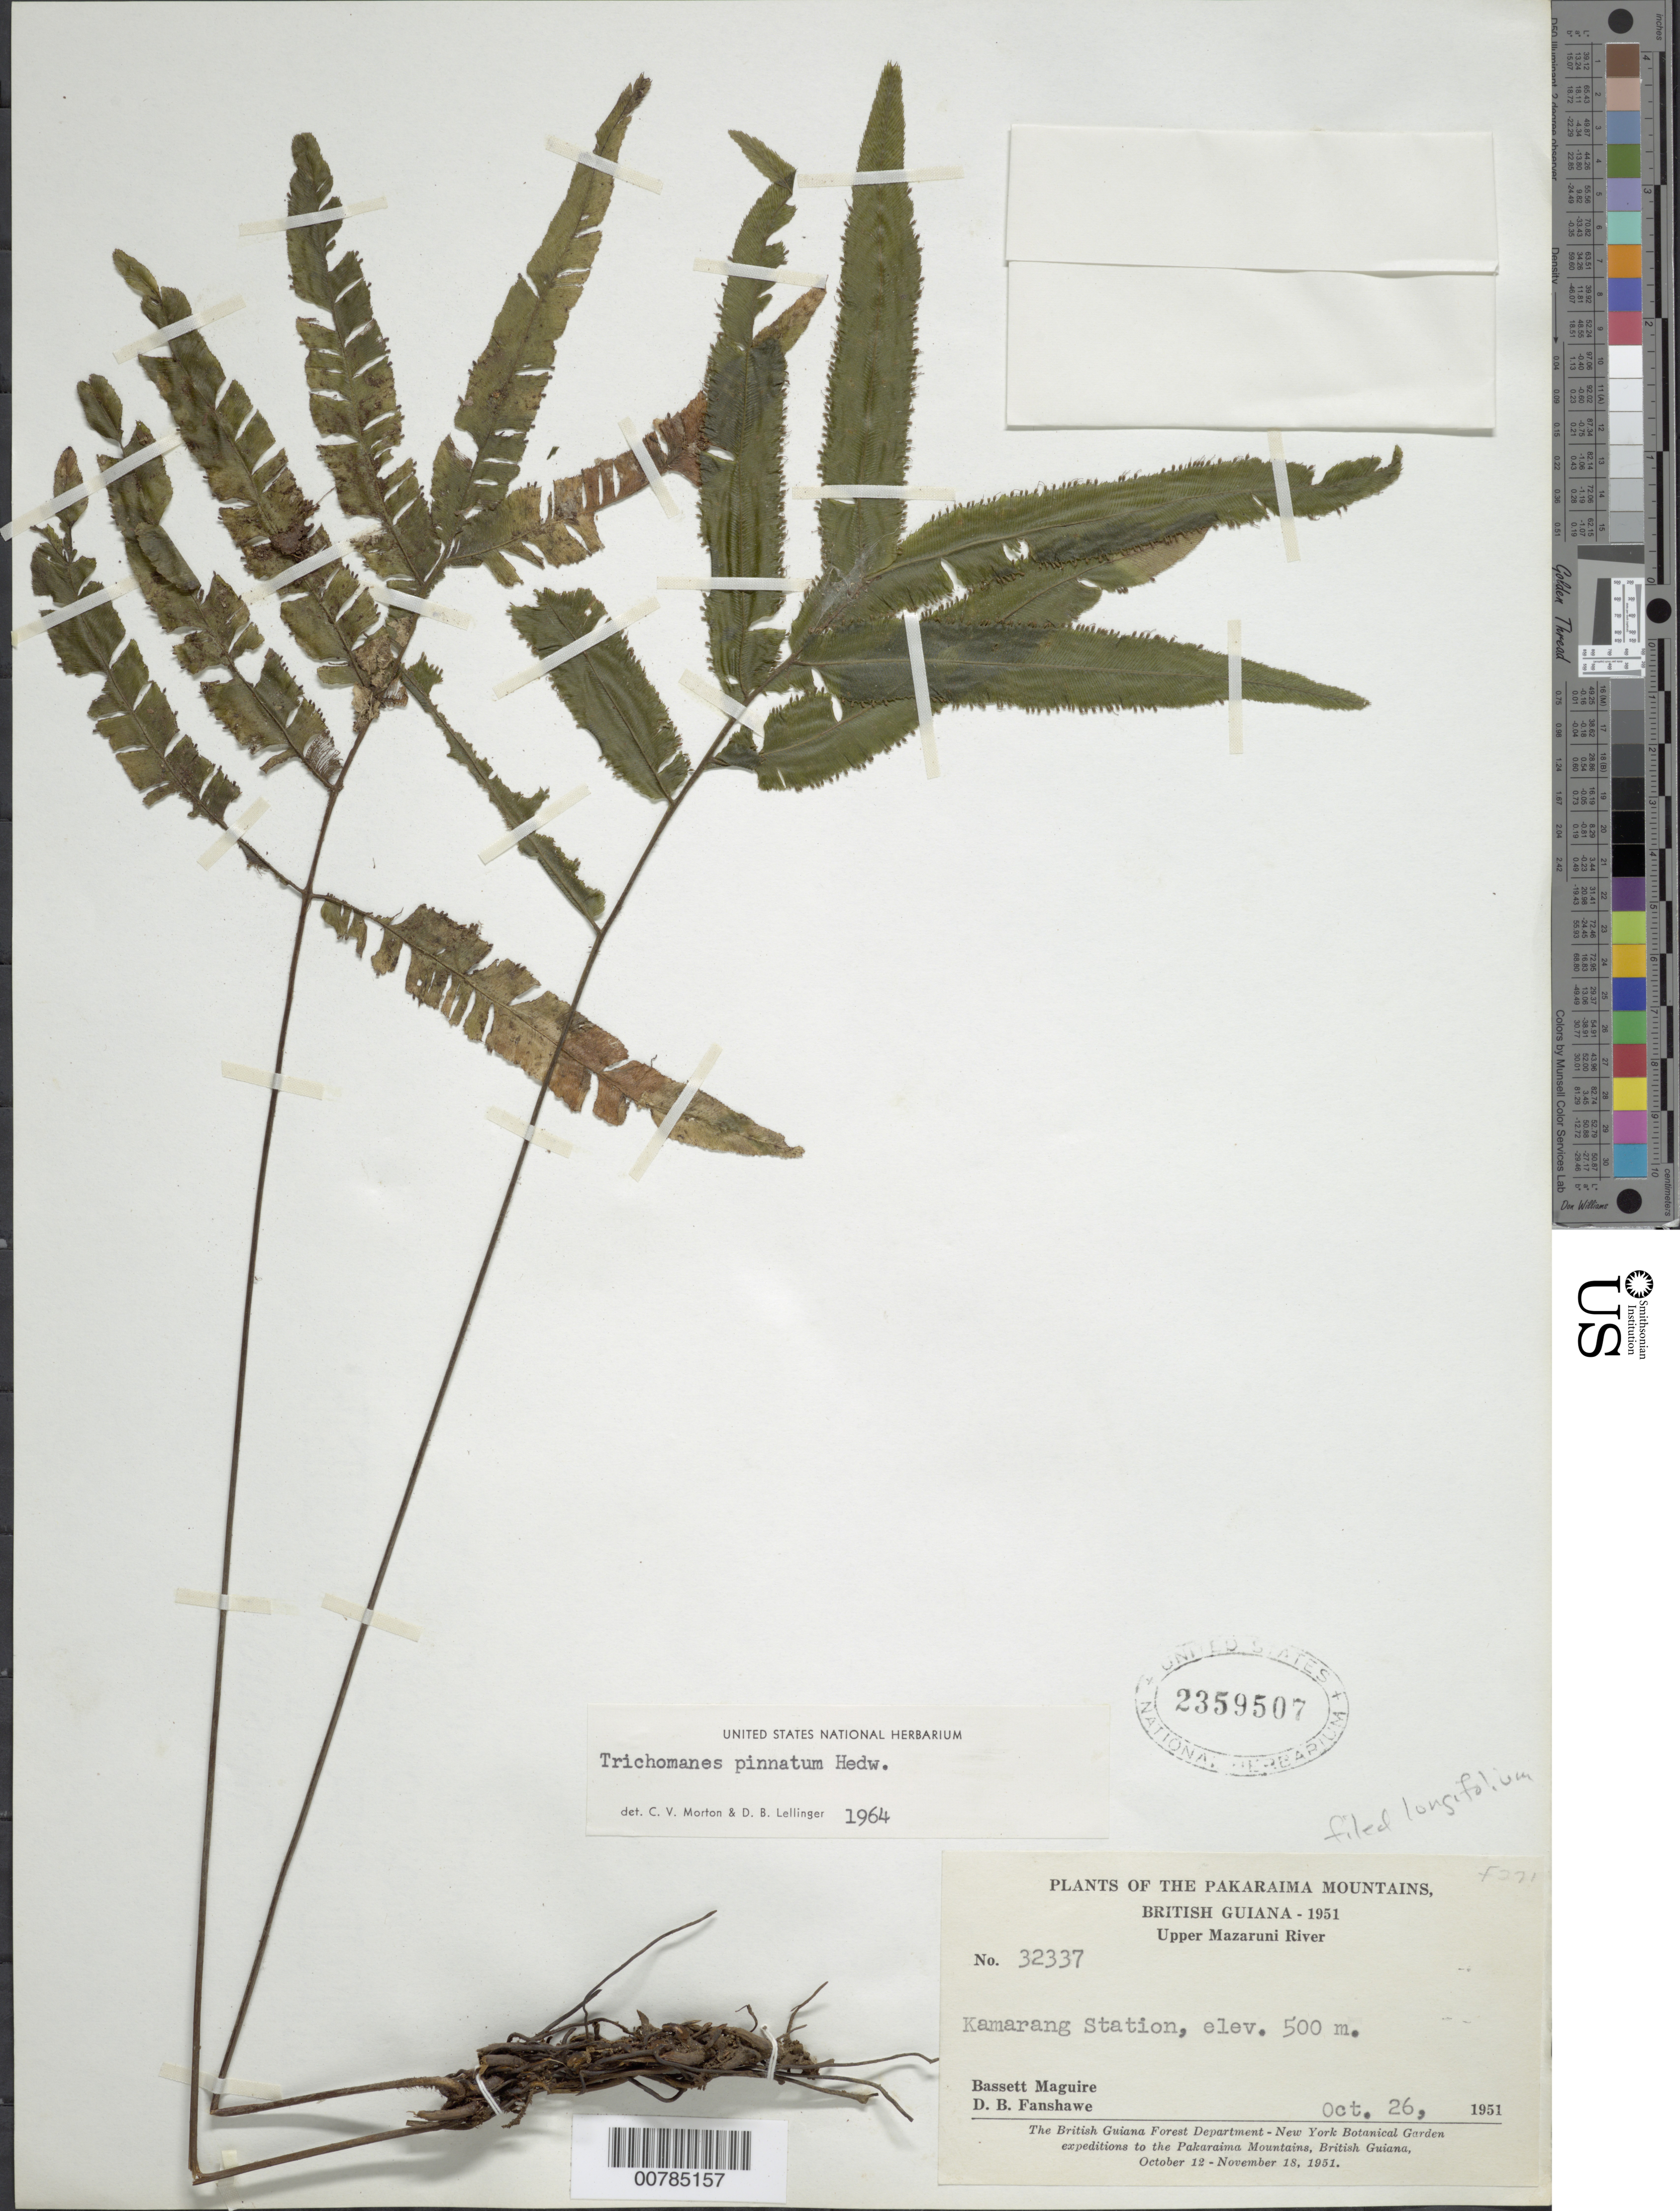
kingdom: Plantae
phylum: Tracheophyta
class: Polypodiopsida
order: Hymenophyllales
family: Hymenophyllaceae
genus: Trichomanes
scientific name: Trichomanes pinnatum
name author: Hedw.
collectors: B. Maguire & D. B. Fanshawe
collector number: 32337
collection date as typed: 26-Oct-51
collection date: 1951-10-26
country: Guyana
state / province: Cuyuni-Mazaruni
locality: Kamarang Station, Upper Mazaruni River, Pakaraima Mts.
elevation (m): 500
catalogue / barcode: US 2359507